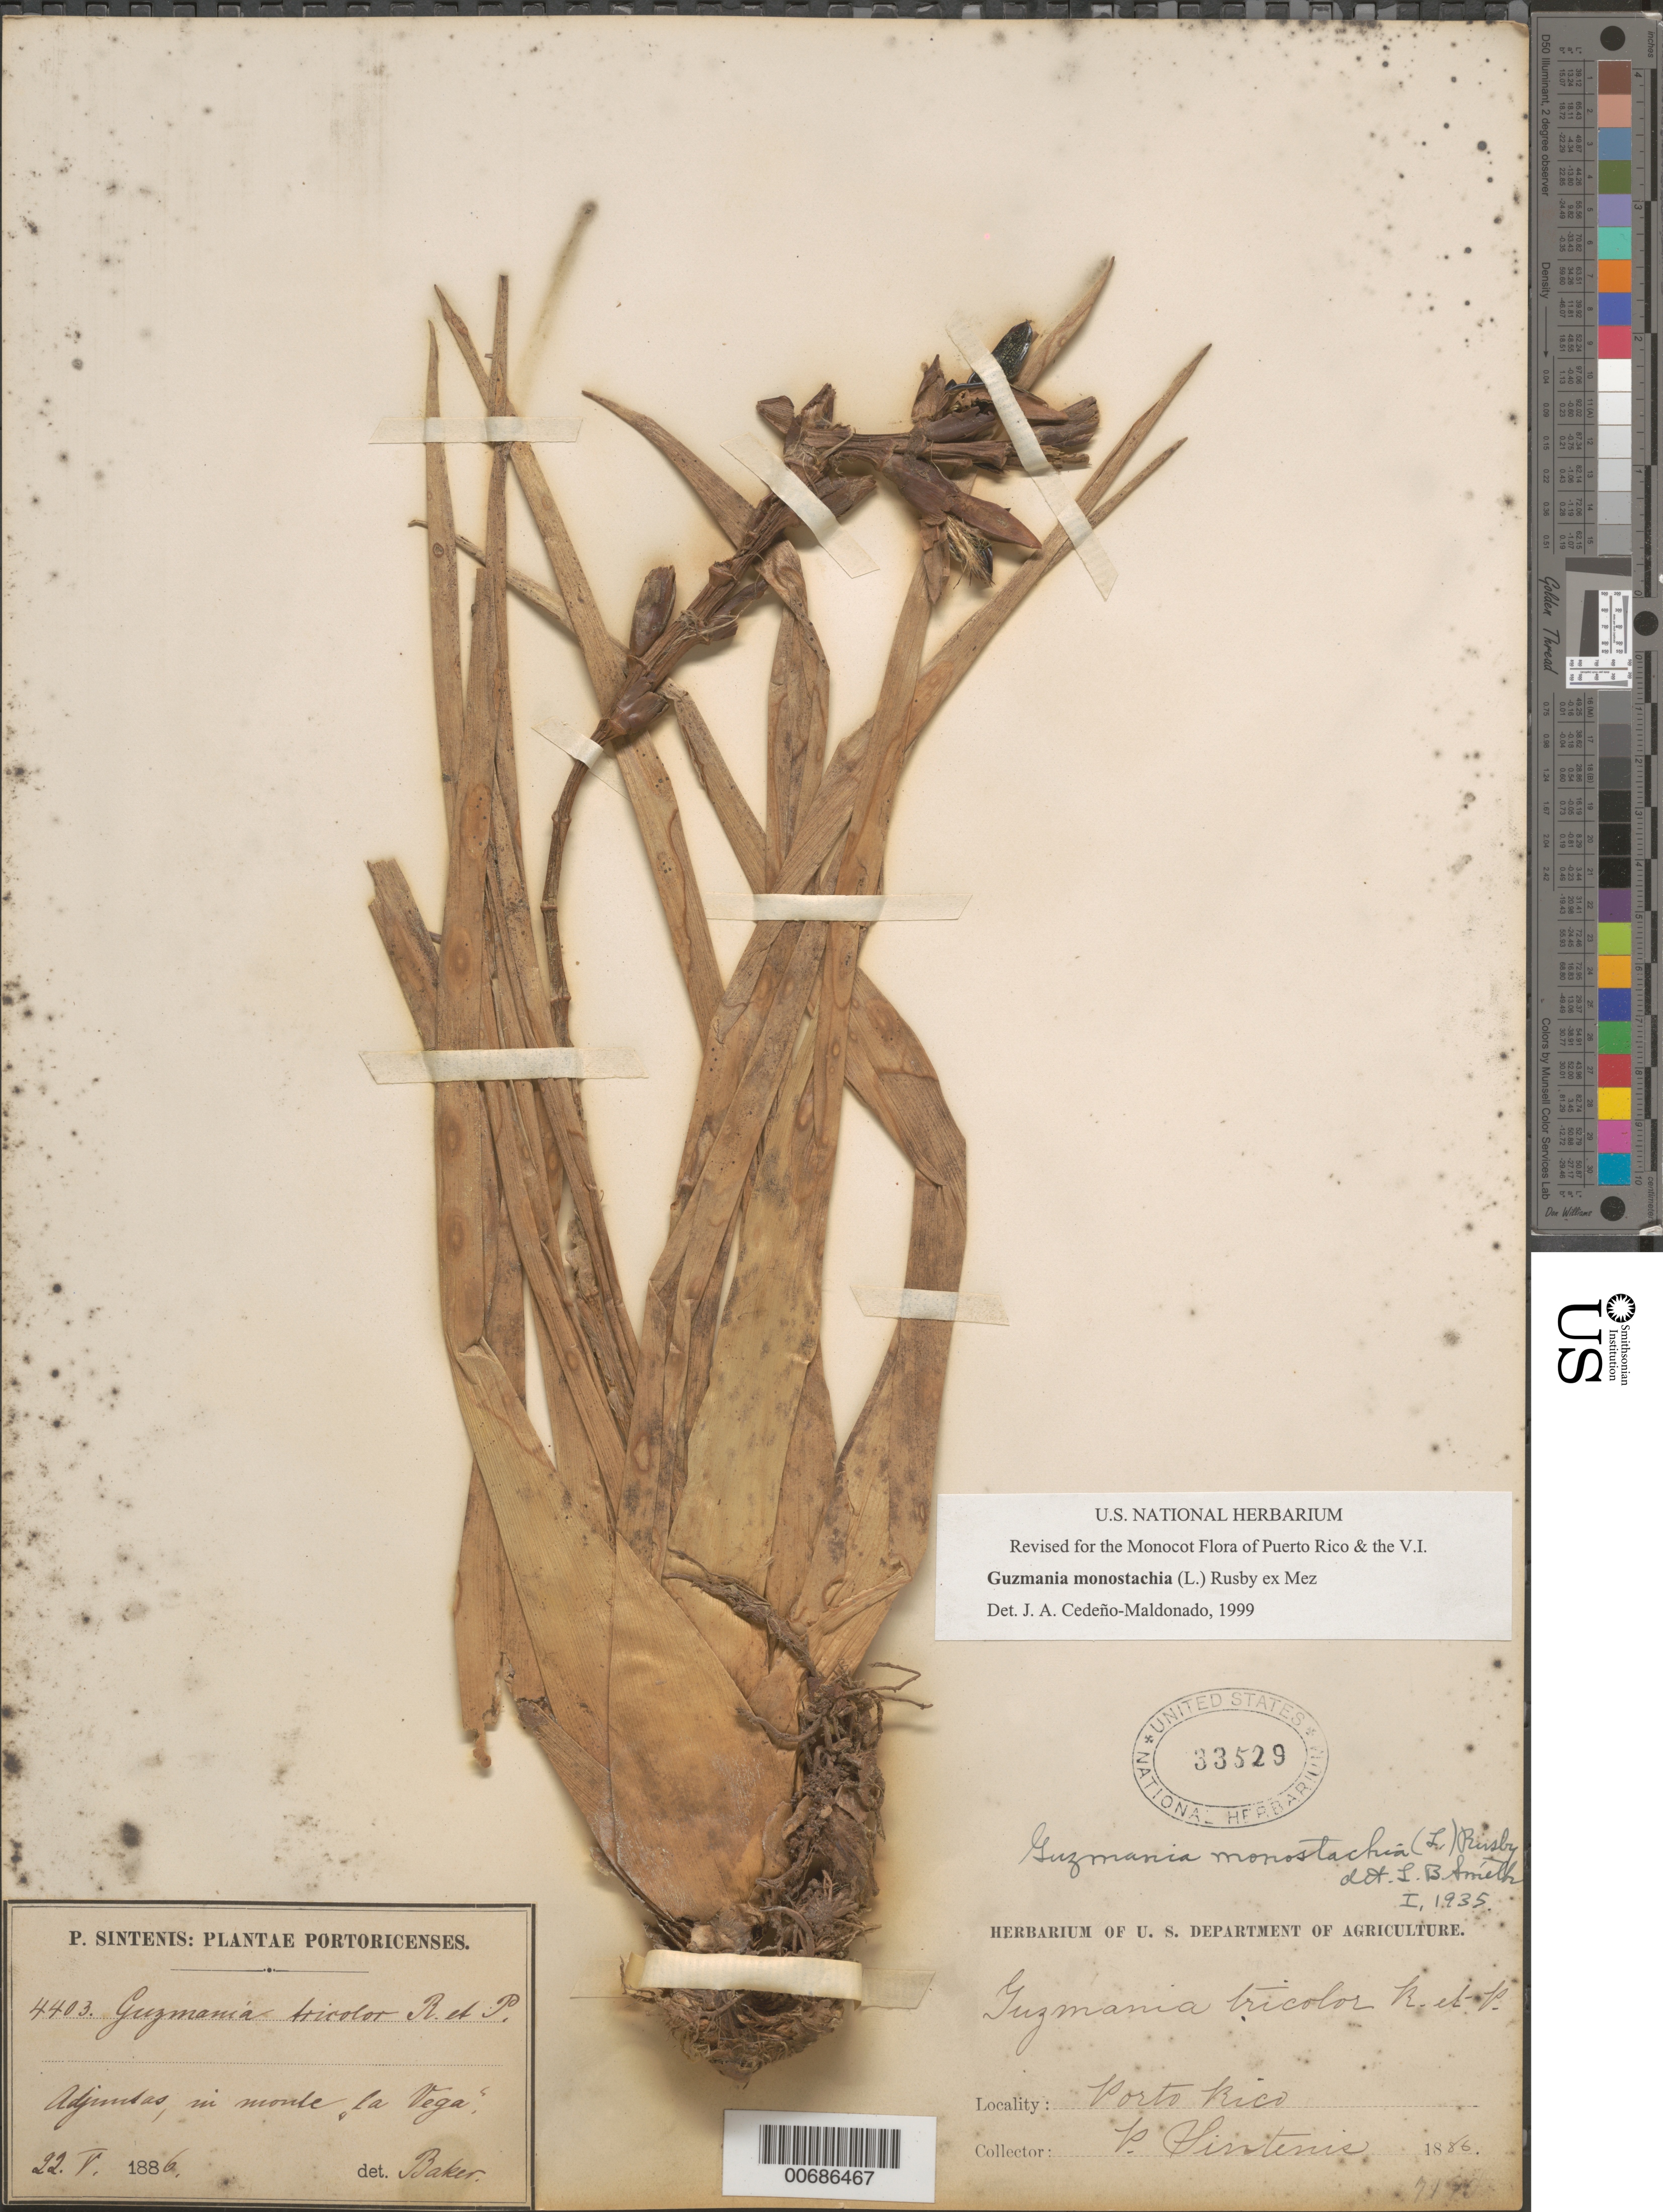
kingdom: Plantae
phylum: Tracheophyta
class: Liliopsida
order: Poales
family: Bromeliaceae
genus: Guzmania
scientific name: Guzmania monostachia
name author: (L.) Rusby ex Mez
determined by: Cedeño-Maldonado, J. A.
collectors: P. Sintenis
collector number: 4403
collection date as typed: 22 May 1886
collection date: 1886-05-22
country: Puerto Rico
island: Greater Antilles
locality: Adjuntas, in monte la Vega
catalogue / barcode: US 33529